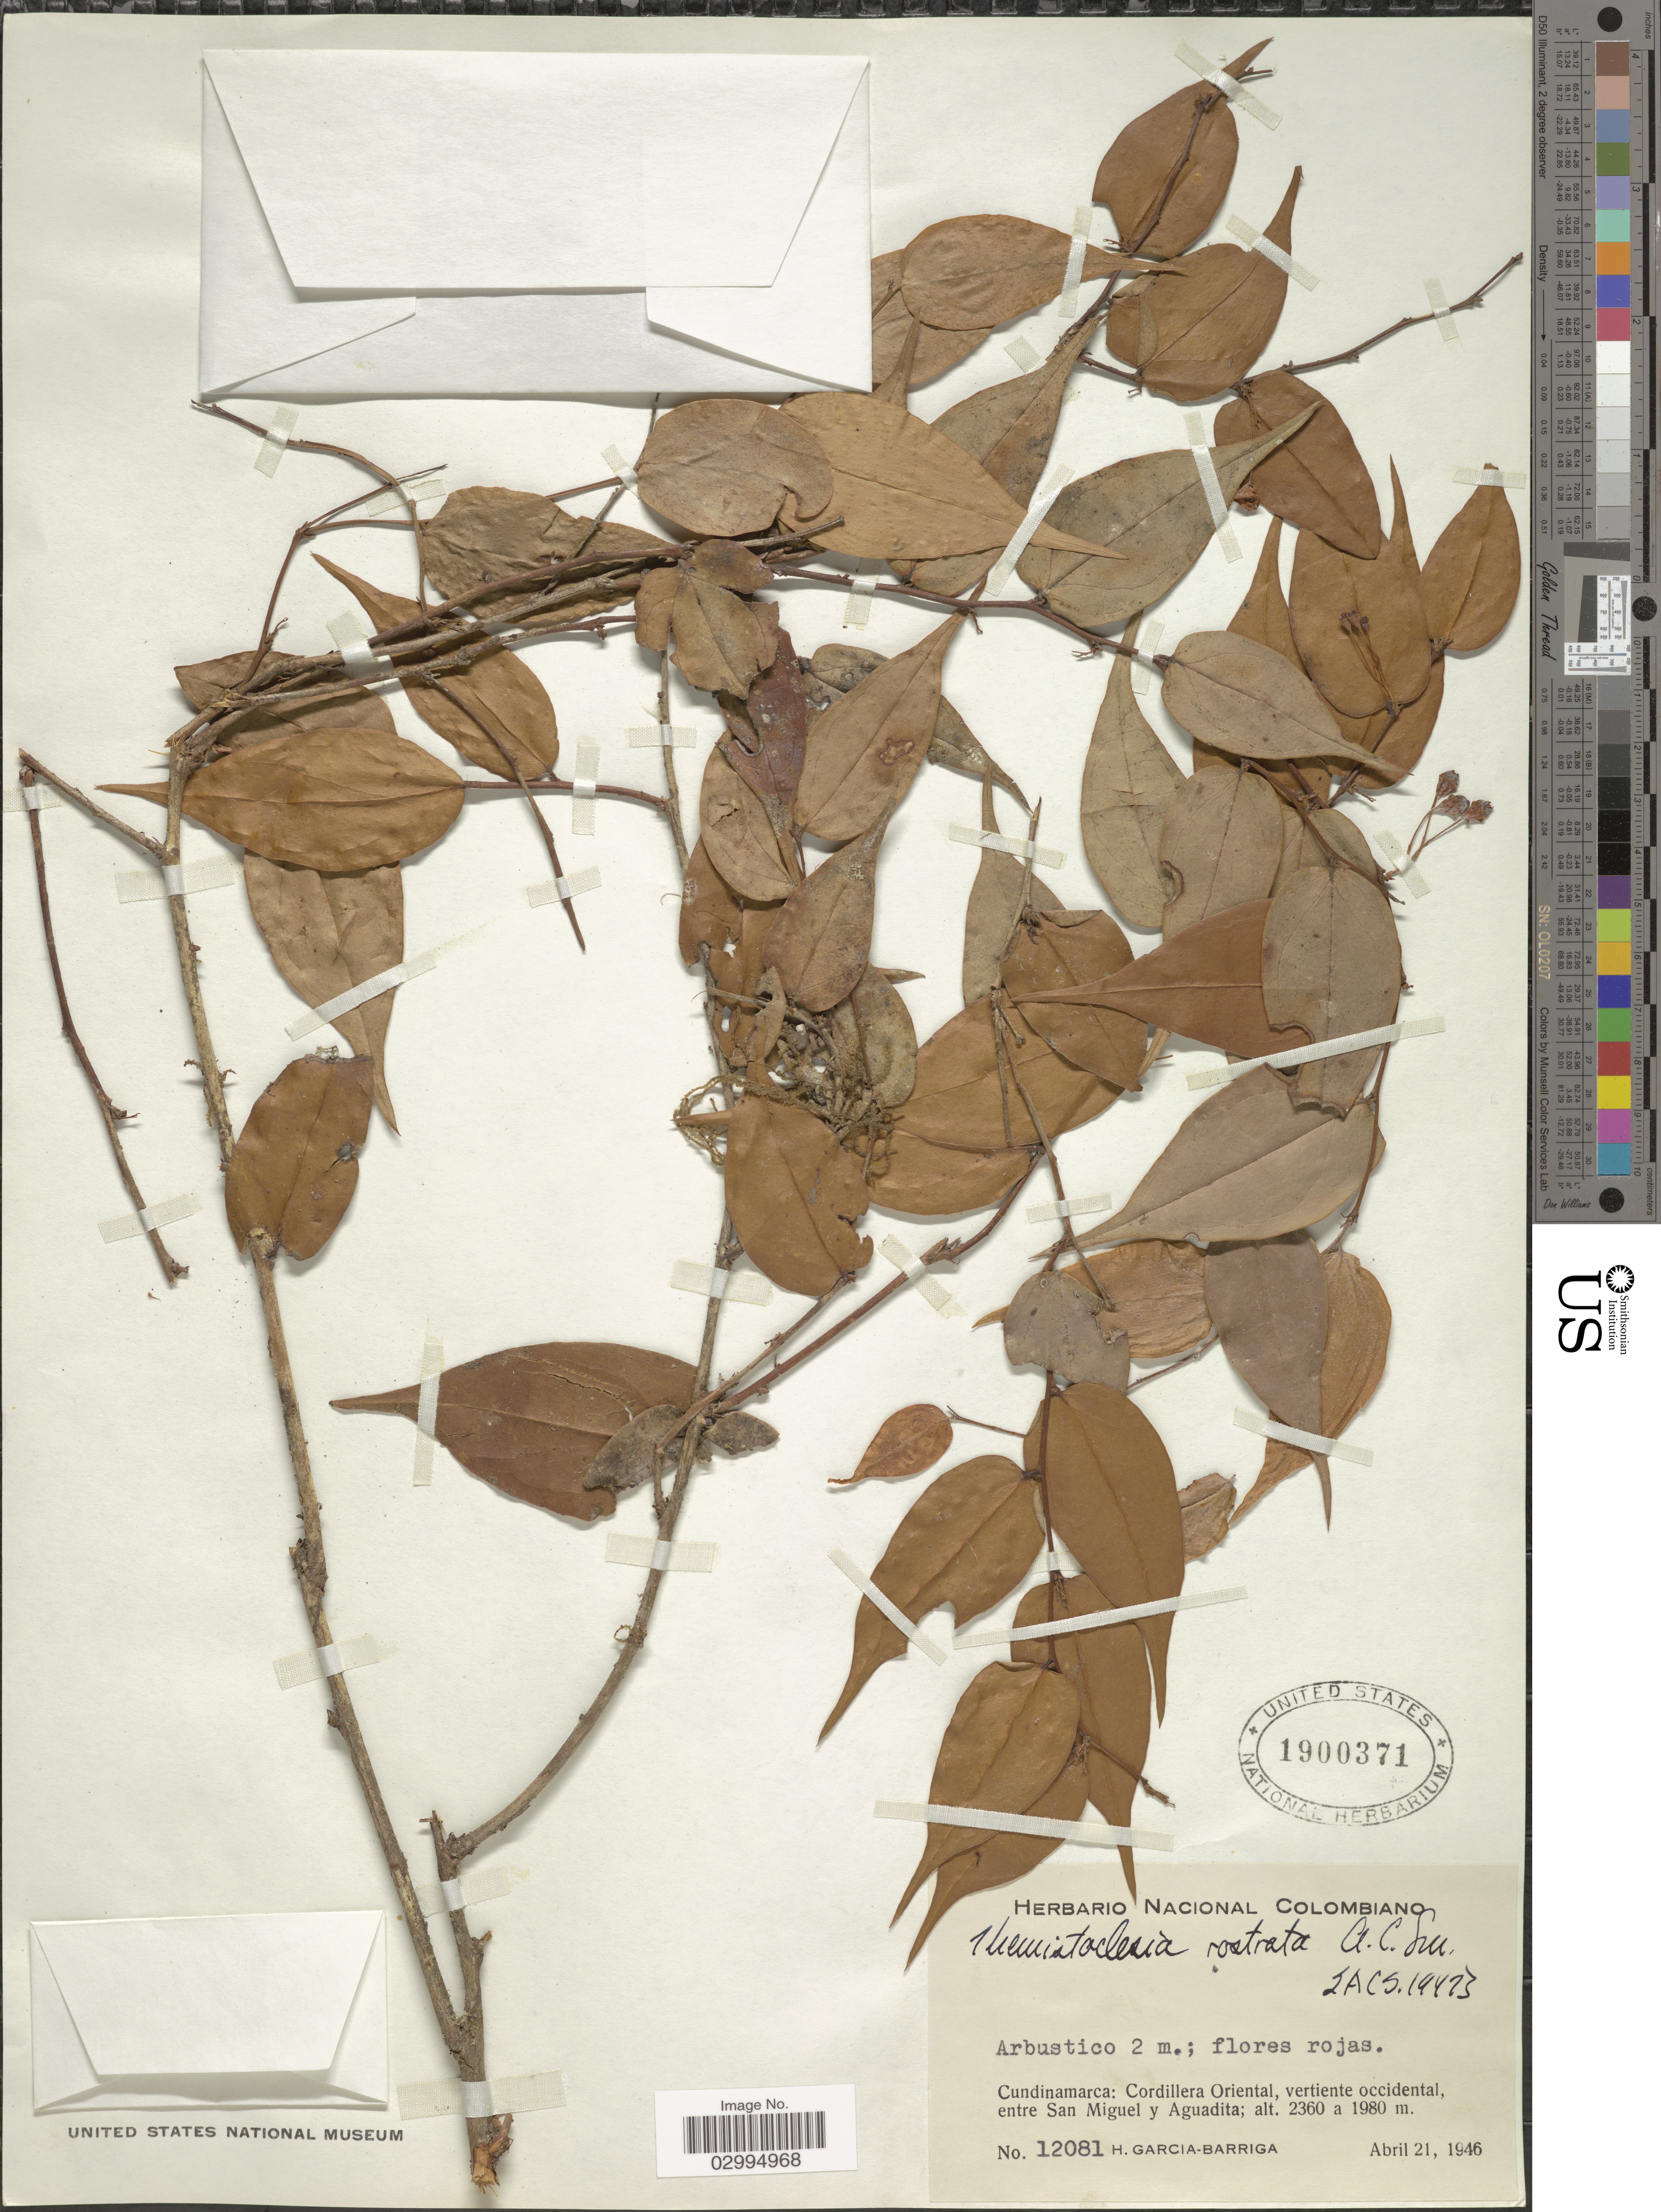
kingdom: Plantae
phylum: Tracheophyta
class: Magnoliopsida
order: Ericales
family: Ericaceae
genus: Themistoclesia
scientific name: Themistoclesia rostrata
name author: A.C. Sm.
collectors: H. García Barriga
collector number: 12081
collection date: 1946-04-21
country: Colombia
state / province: Cundinamarca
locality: Cordillera Oriental, vertiente occidental, entre San Miguel y Aguadita.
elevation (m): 1980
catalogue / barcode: US 1900371